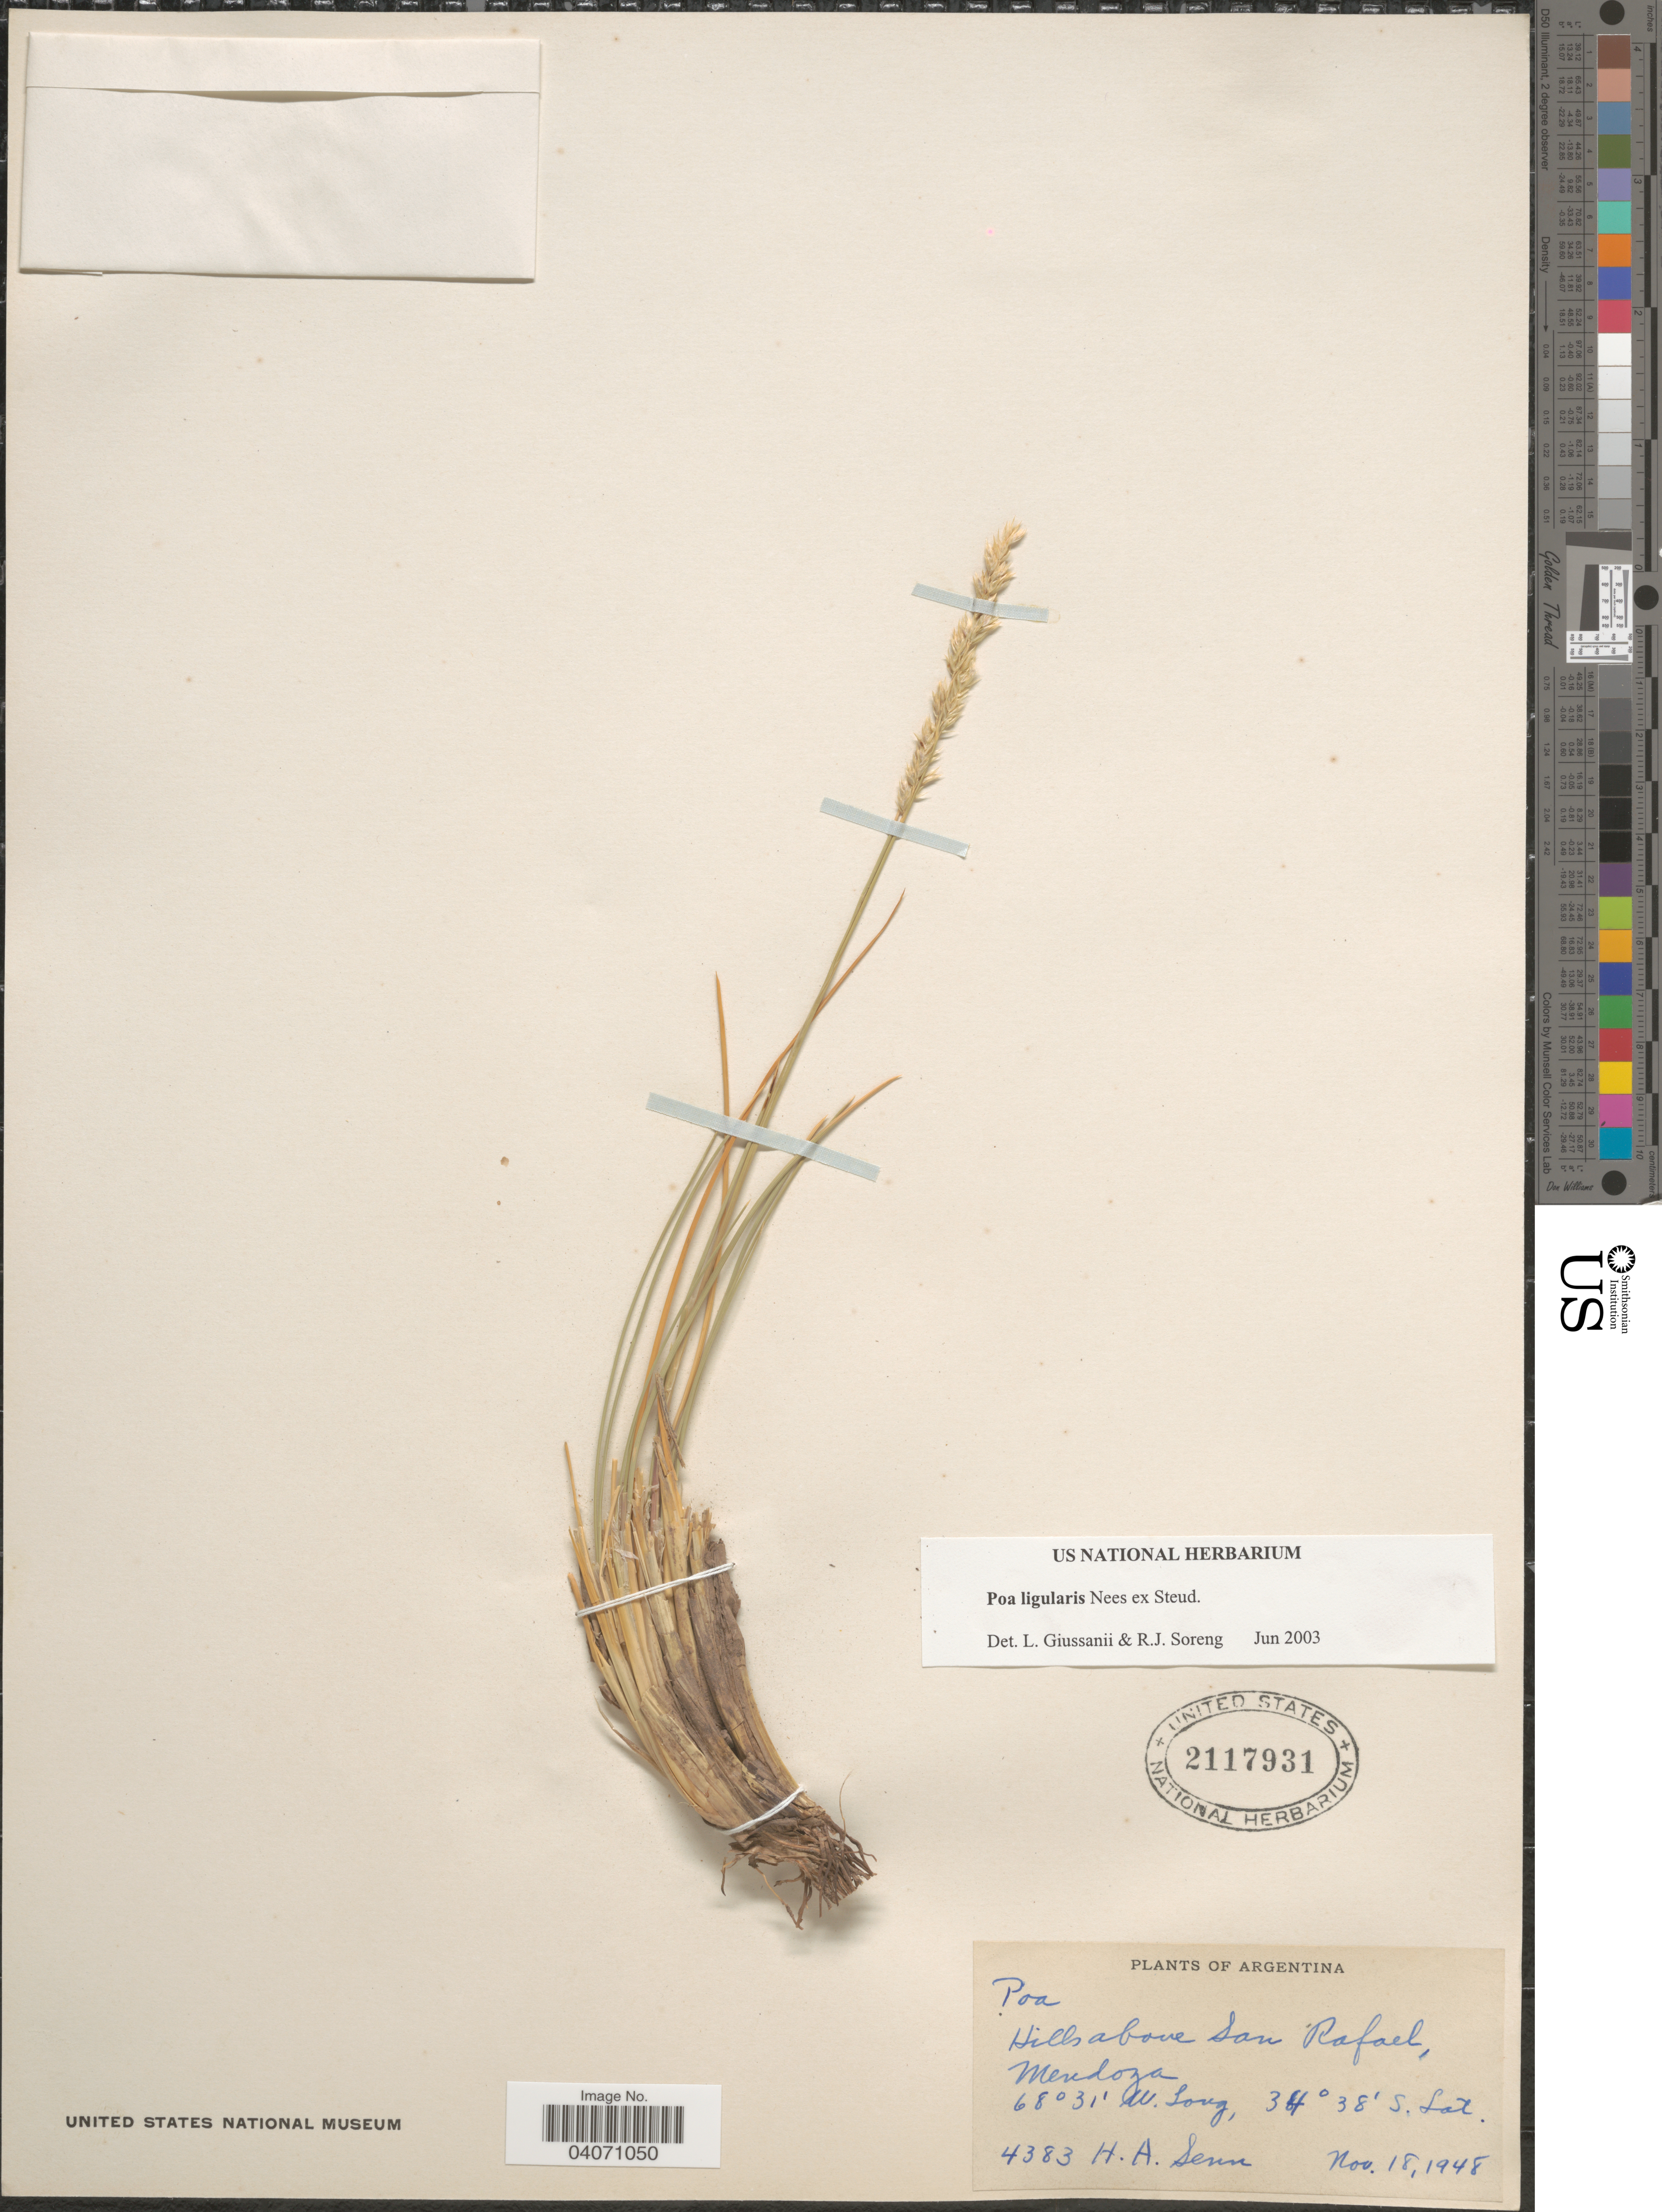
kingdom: Plantae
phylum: Tracheophyta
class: Liliopsida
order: Poales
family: Poaceae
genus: Poa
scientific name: Poa ligularis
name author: Nees ex Steud.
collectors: H. Senn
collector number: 4383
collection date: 1948-11-18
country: Argentina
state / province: Mendoza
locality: Hills above San Rafael.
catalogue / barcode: US 2117931